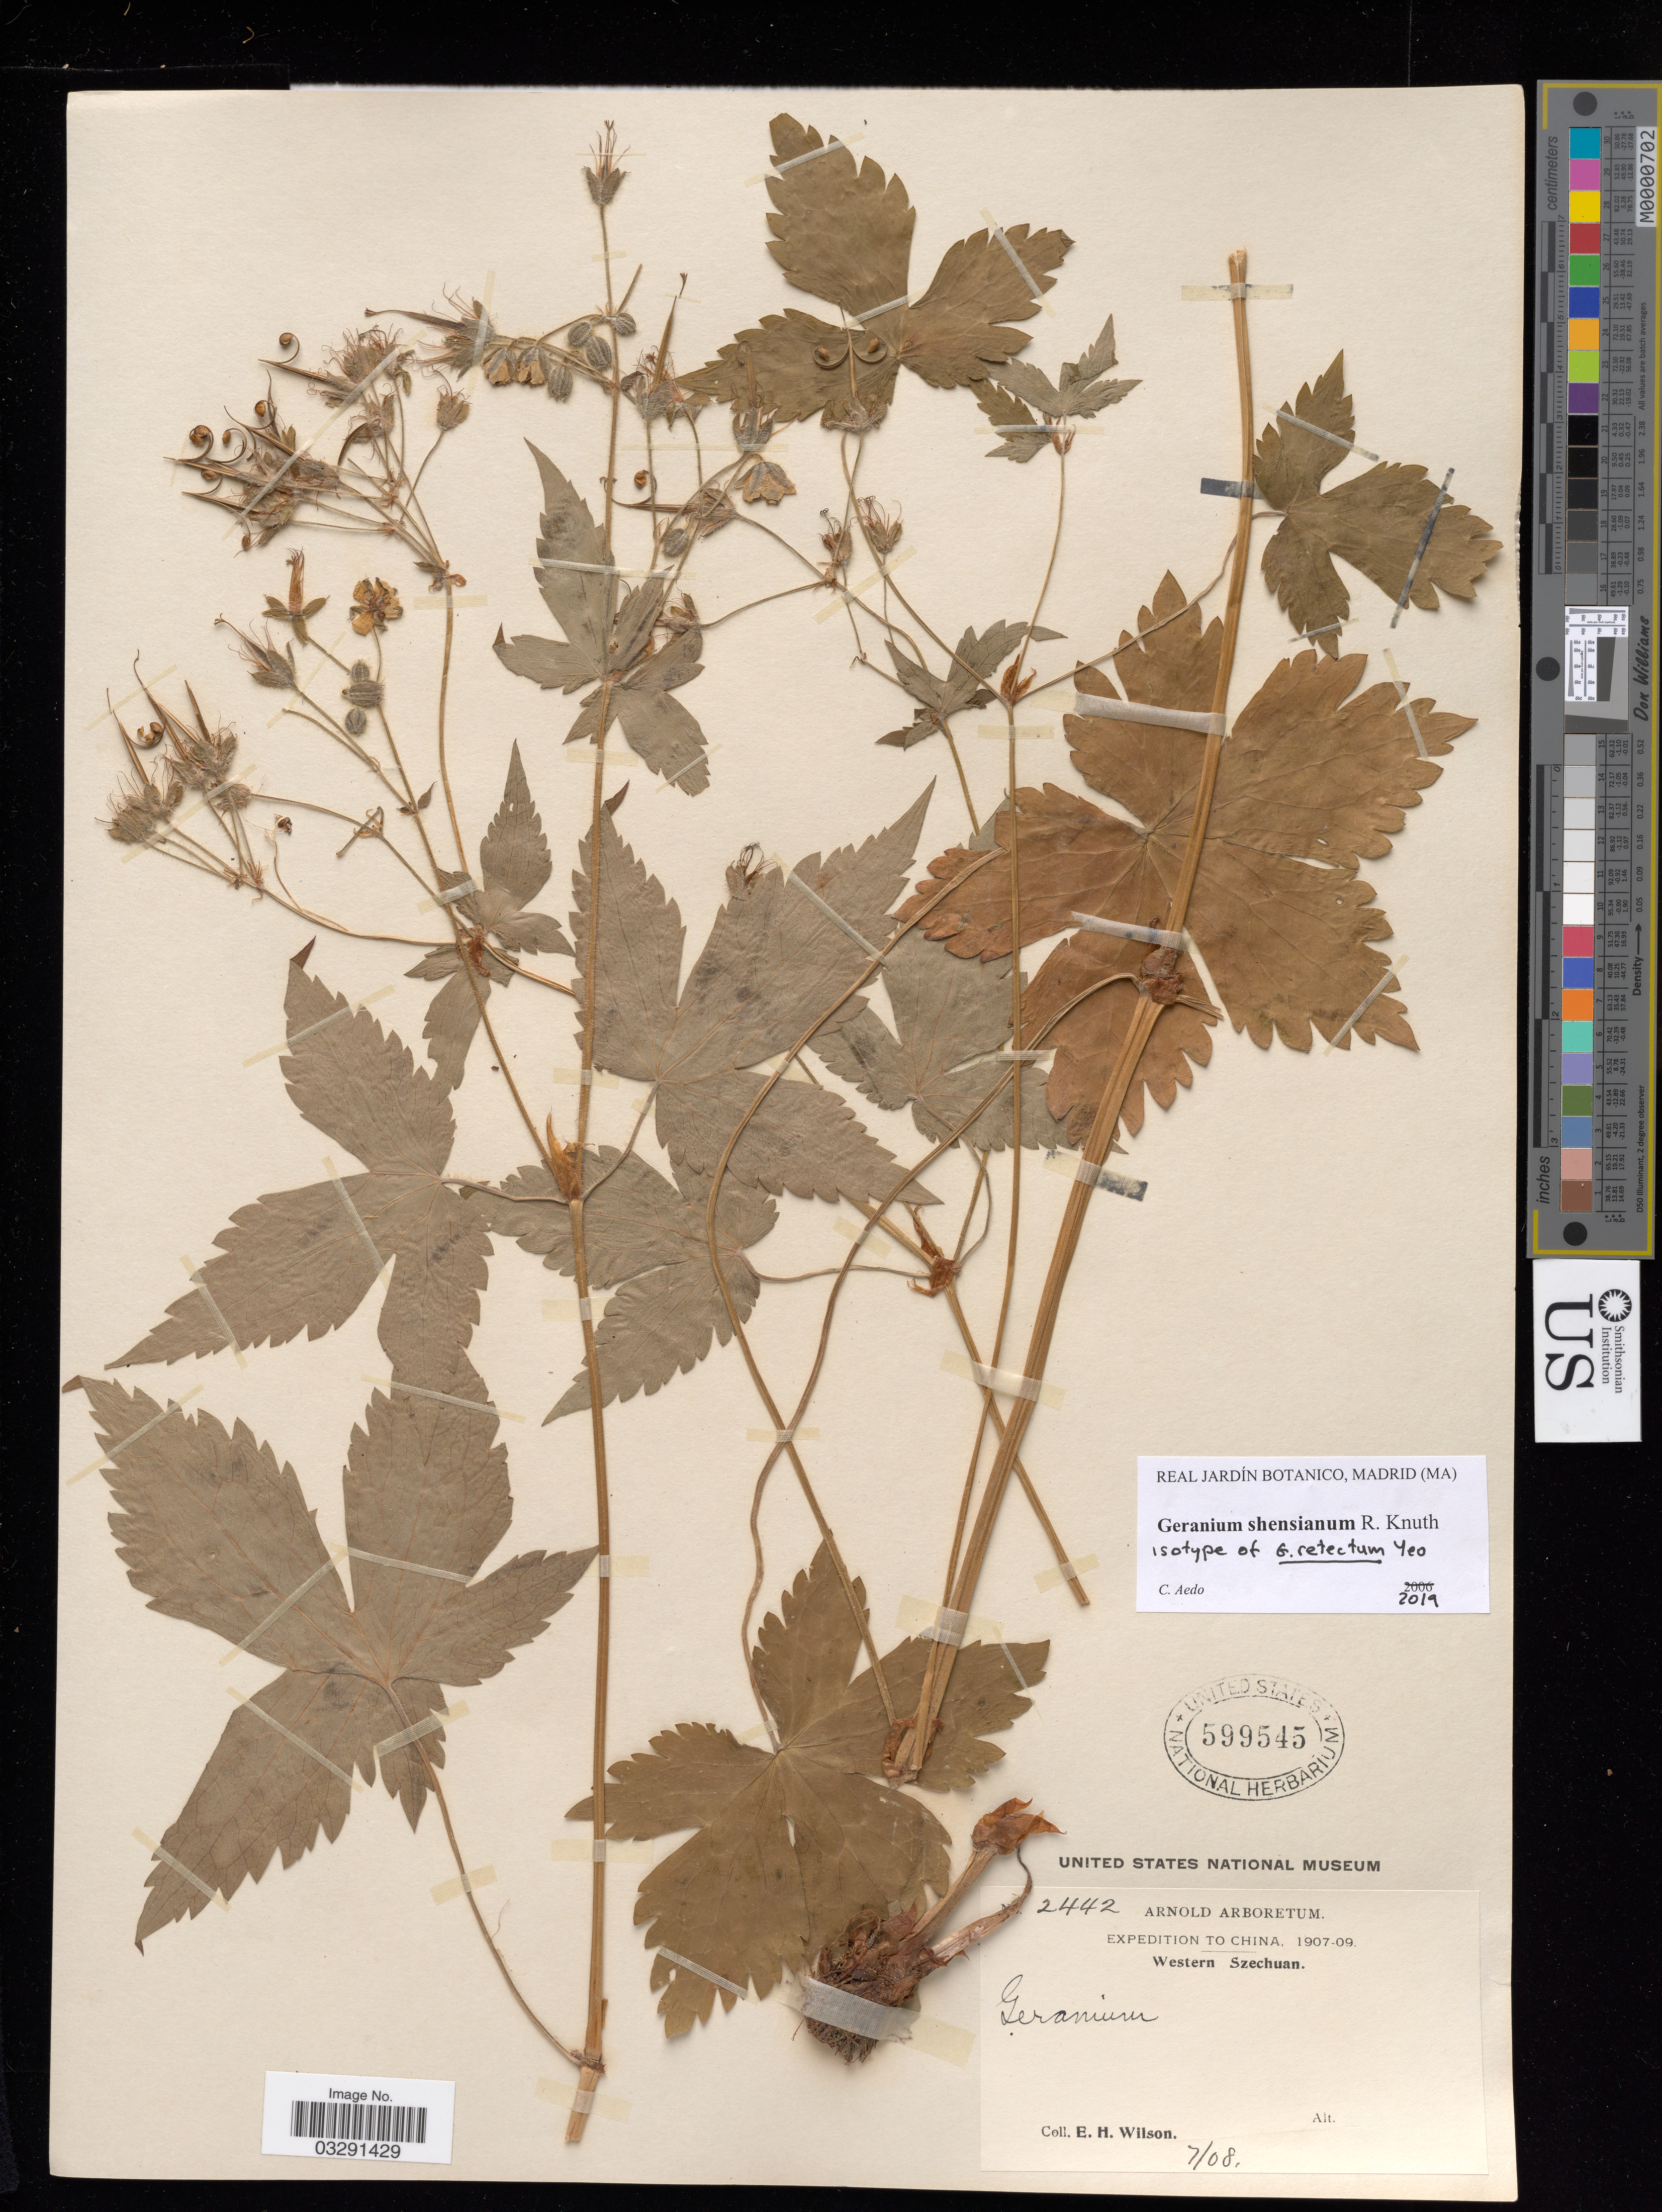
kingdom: Plantae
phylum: Tracheophyta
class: Magnoliopsida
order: Geraniales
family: Geraniaceae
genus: Geranium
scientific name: Geranium retectum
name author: Yeo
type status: Isotype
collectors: E. Wilson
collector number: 2442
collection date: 1908-07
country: China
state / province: Sichuan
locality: Western Szechuan.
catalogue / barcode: US 599545